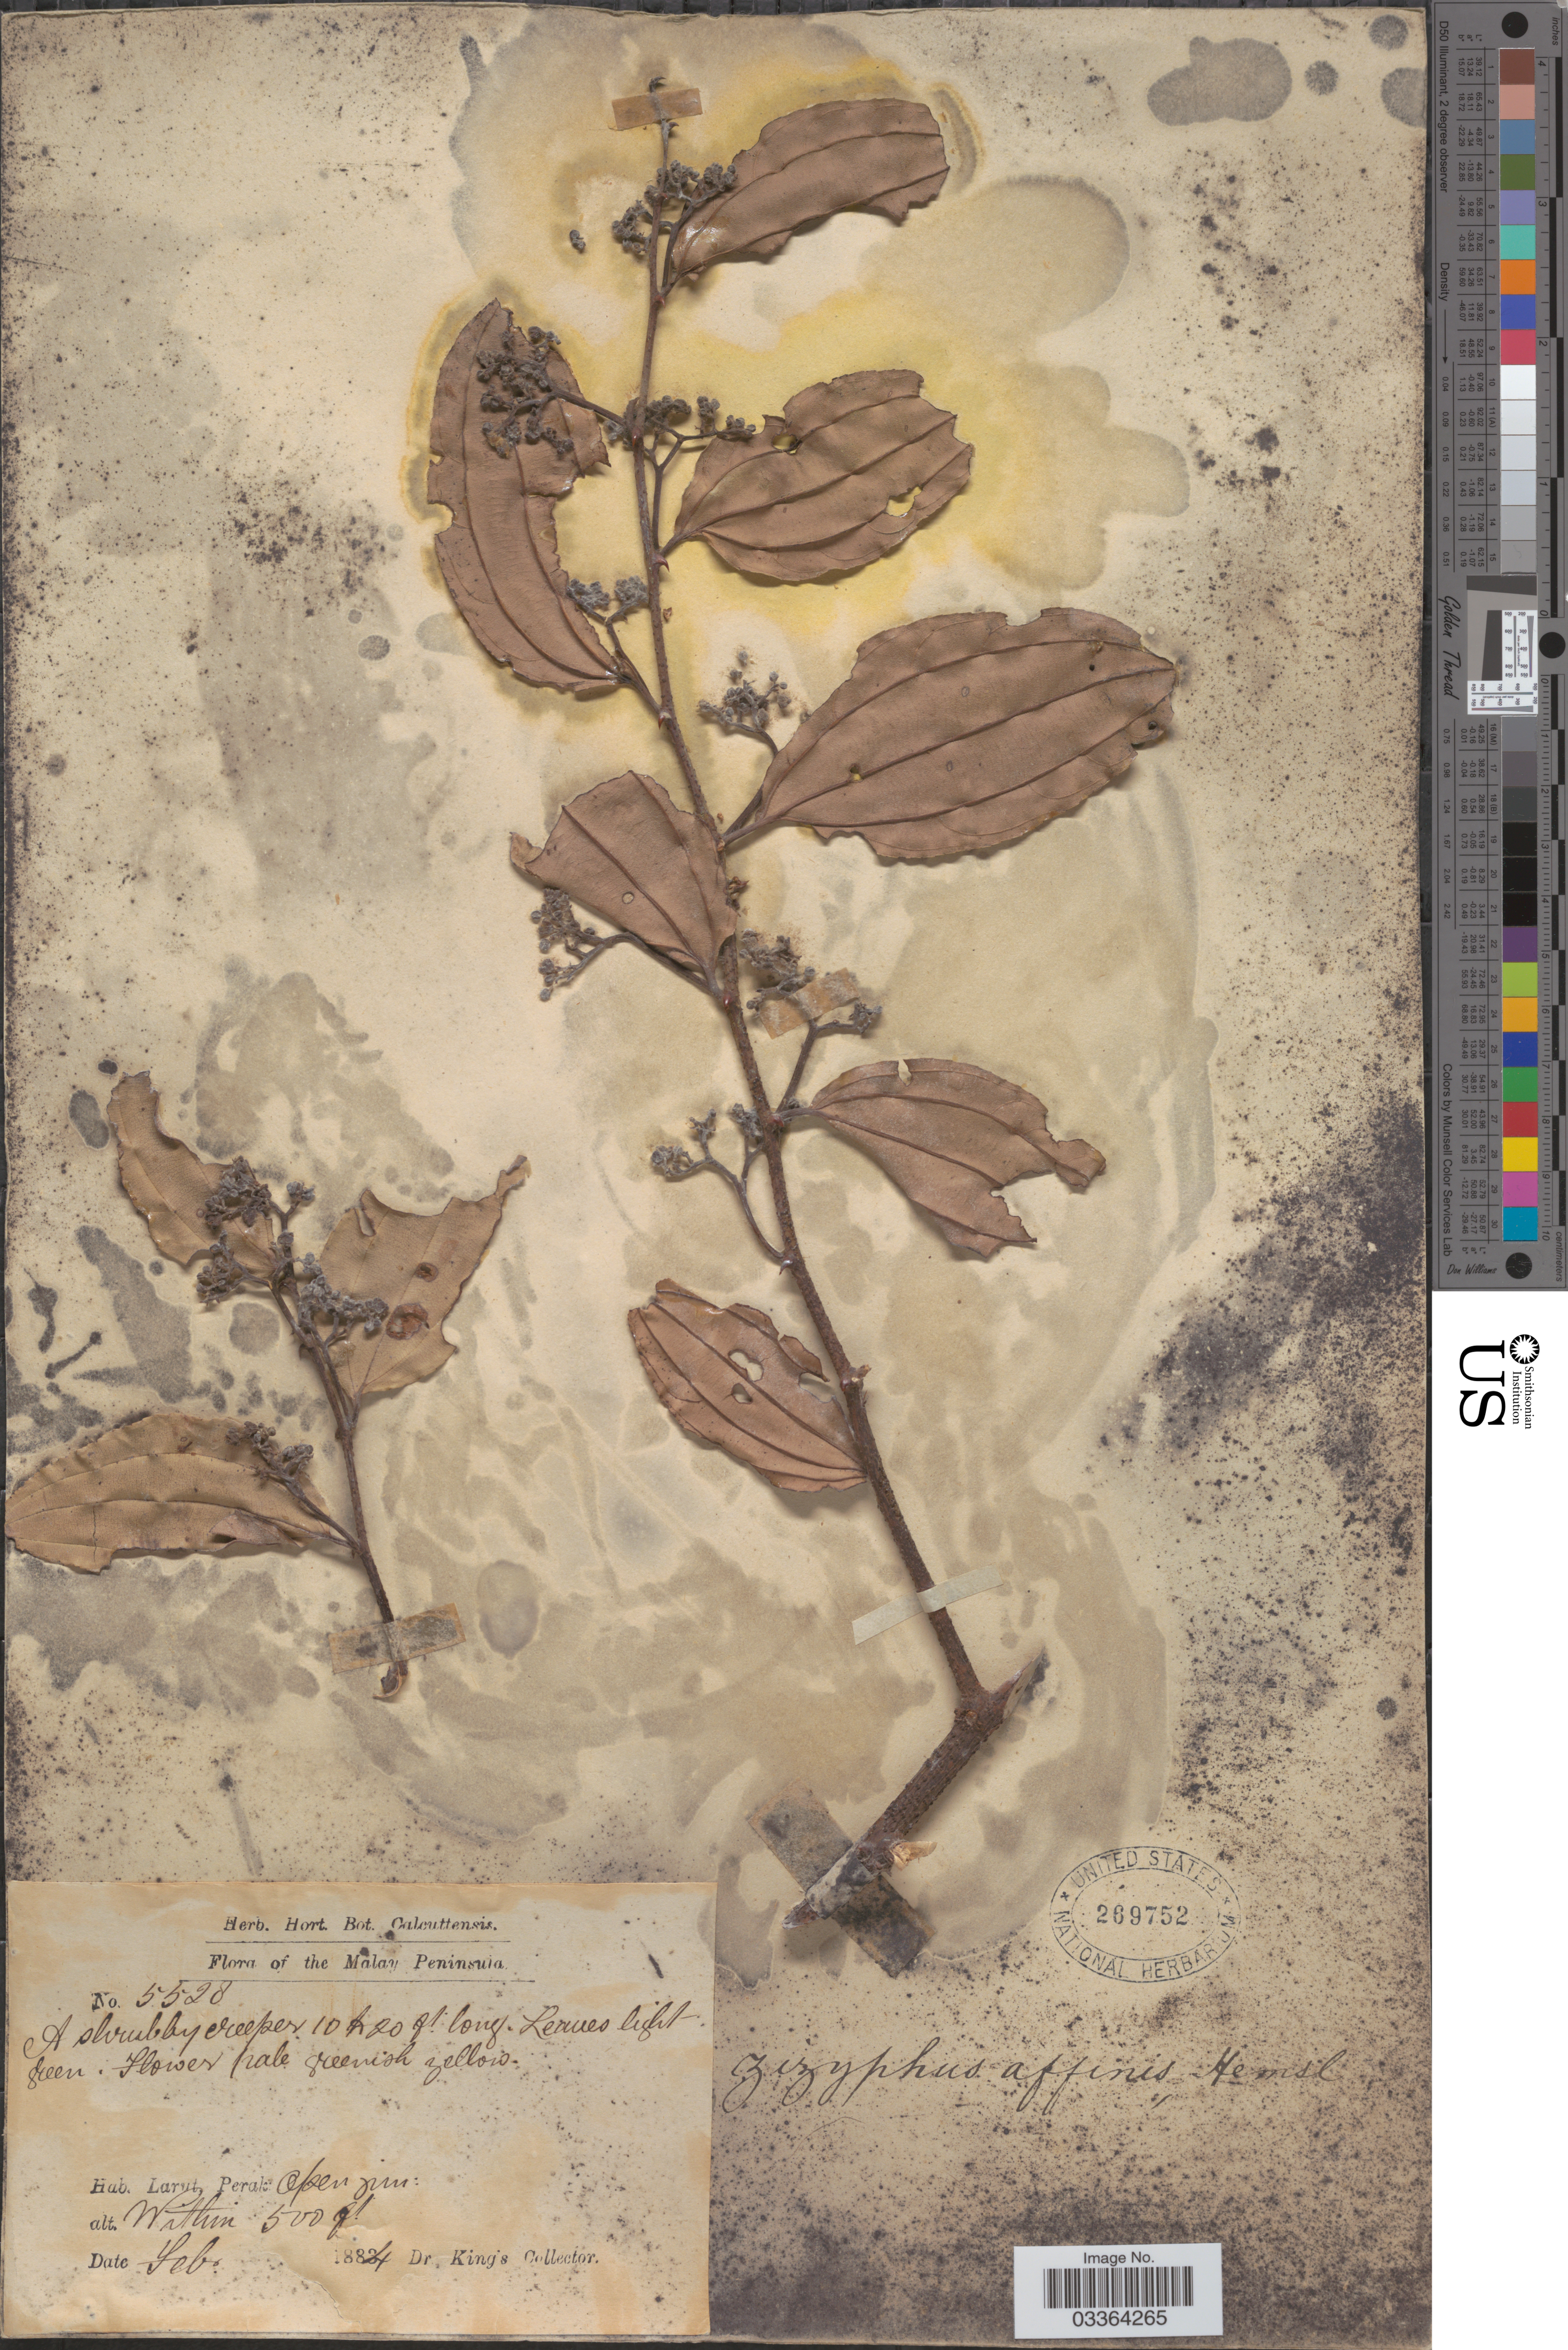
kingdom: Plantae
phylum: Tracheophyta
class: Magnoliopsida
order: Rosales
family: Rhamnaceae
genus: Ziziphus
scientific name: Ziziphus affinis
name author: Hemsl.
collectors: Dr. King's collector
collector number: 5528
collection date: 1884-02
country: Malaysia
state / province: Perak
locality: Malay Peninsula, Larut.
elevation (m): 152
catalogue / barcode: US 269752